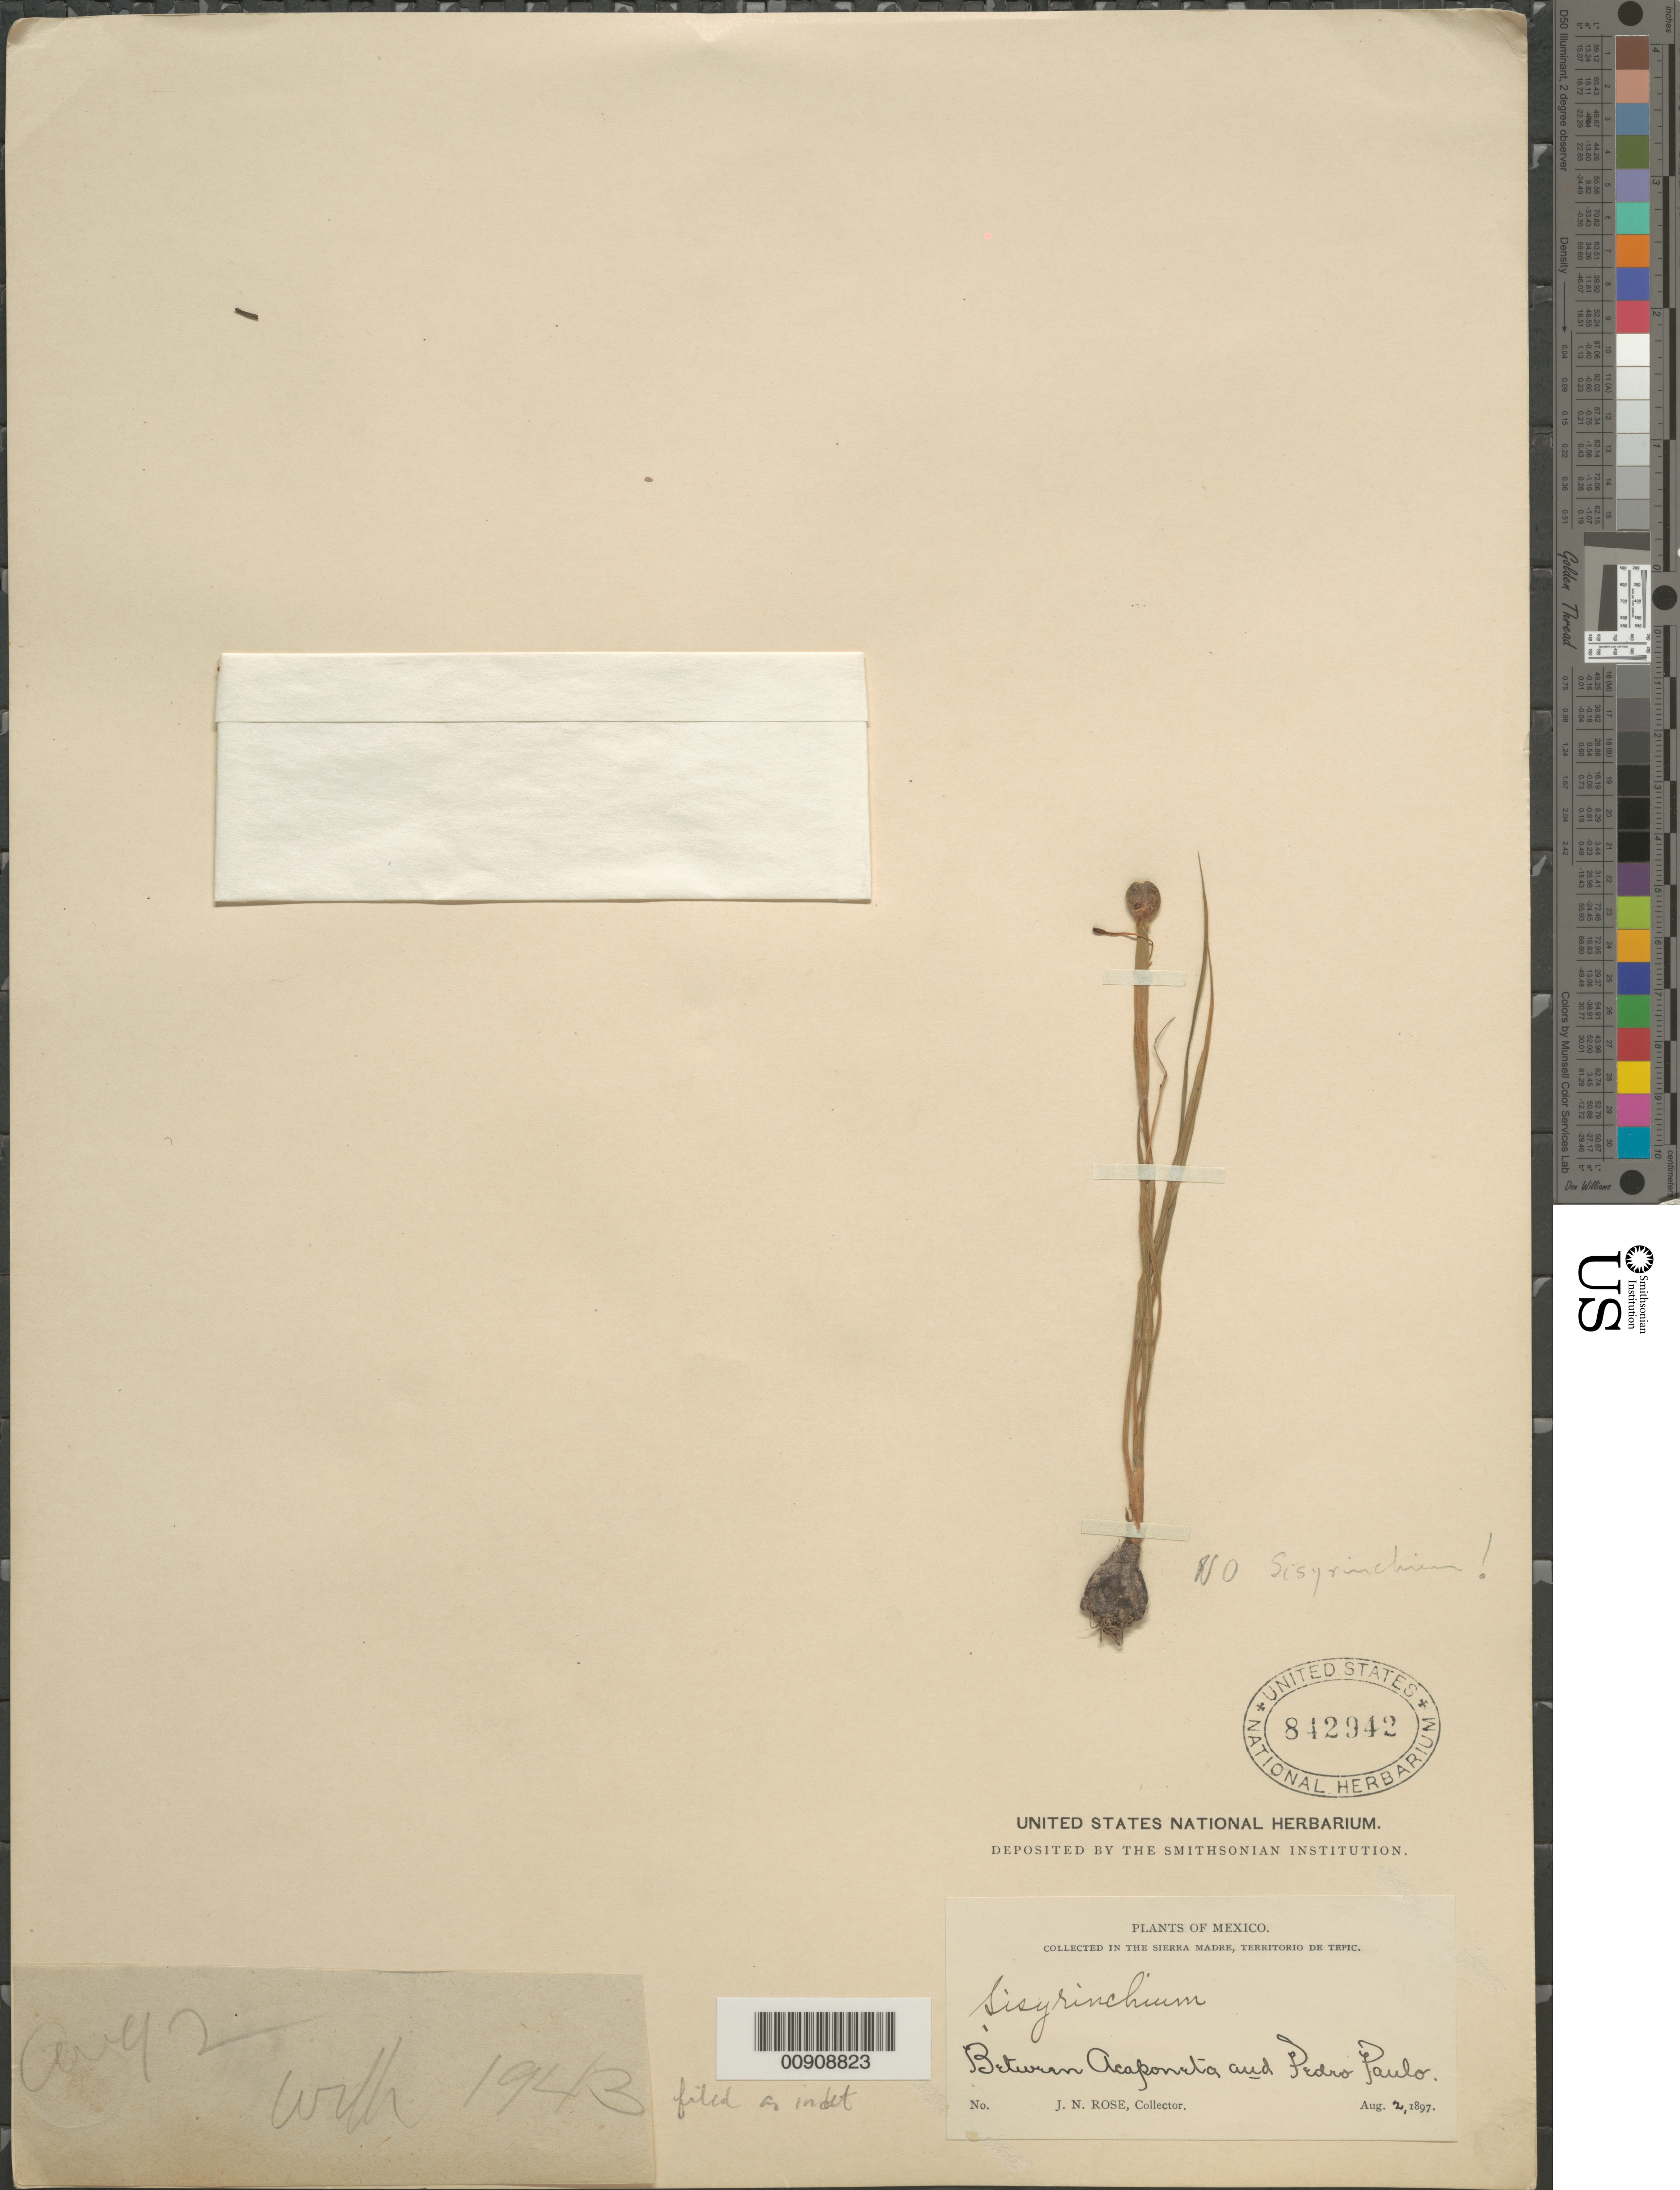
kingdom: Plantae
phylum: Tracheophyta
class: Liliopsida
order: Asparagales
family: Iridaceae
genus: Sisyrinchium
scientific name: Sisyrinchium sp.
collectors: J. N. Rose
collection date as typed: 02 Aug 1897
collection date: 1897-08-02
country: Mexico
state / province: Nayarit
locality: Between Acaponeta and Pedro paulo in the Sierra Madre, Territorio de Tepic.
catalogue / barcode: US 842942